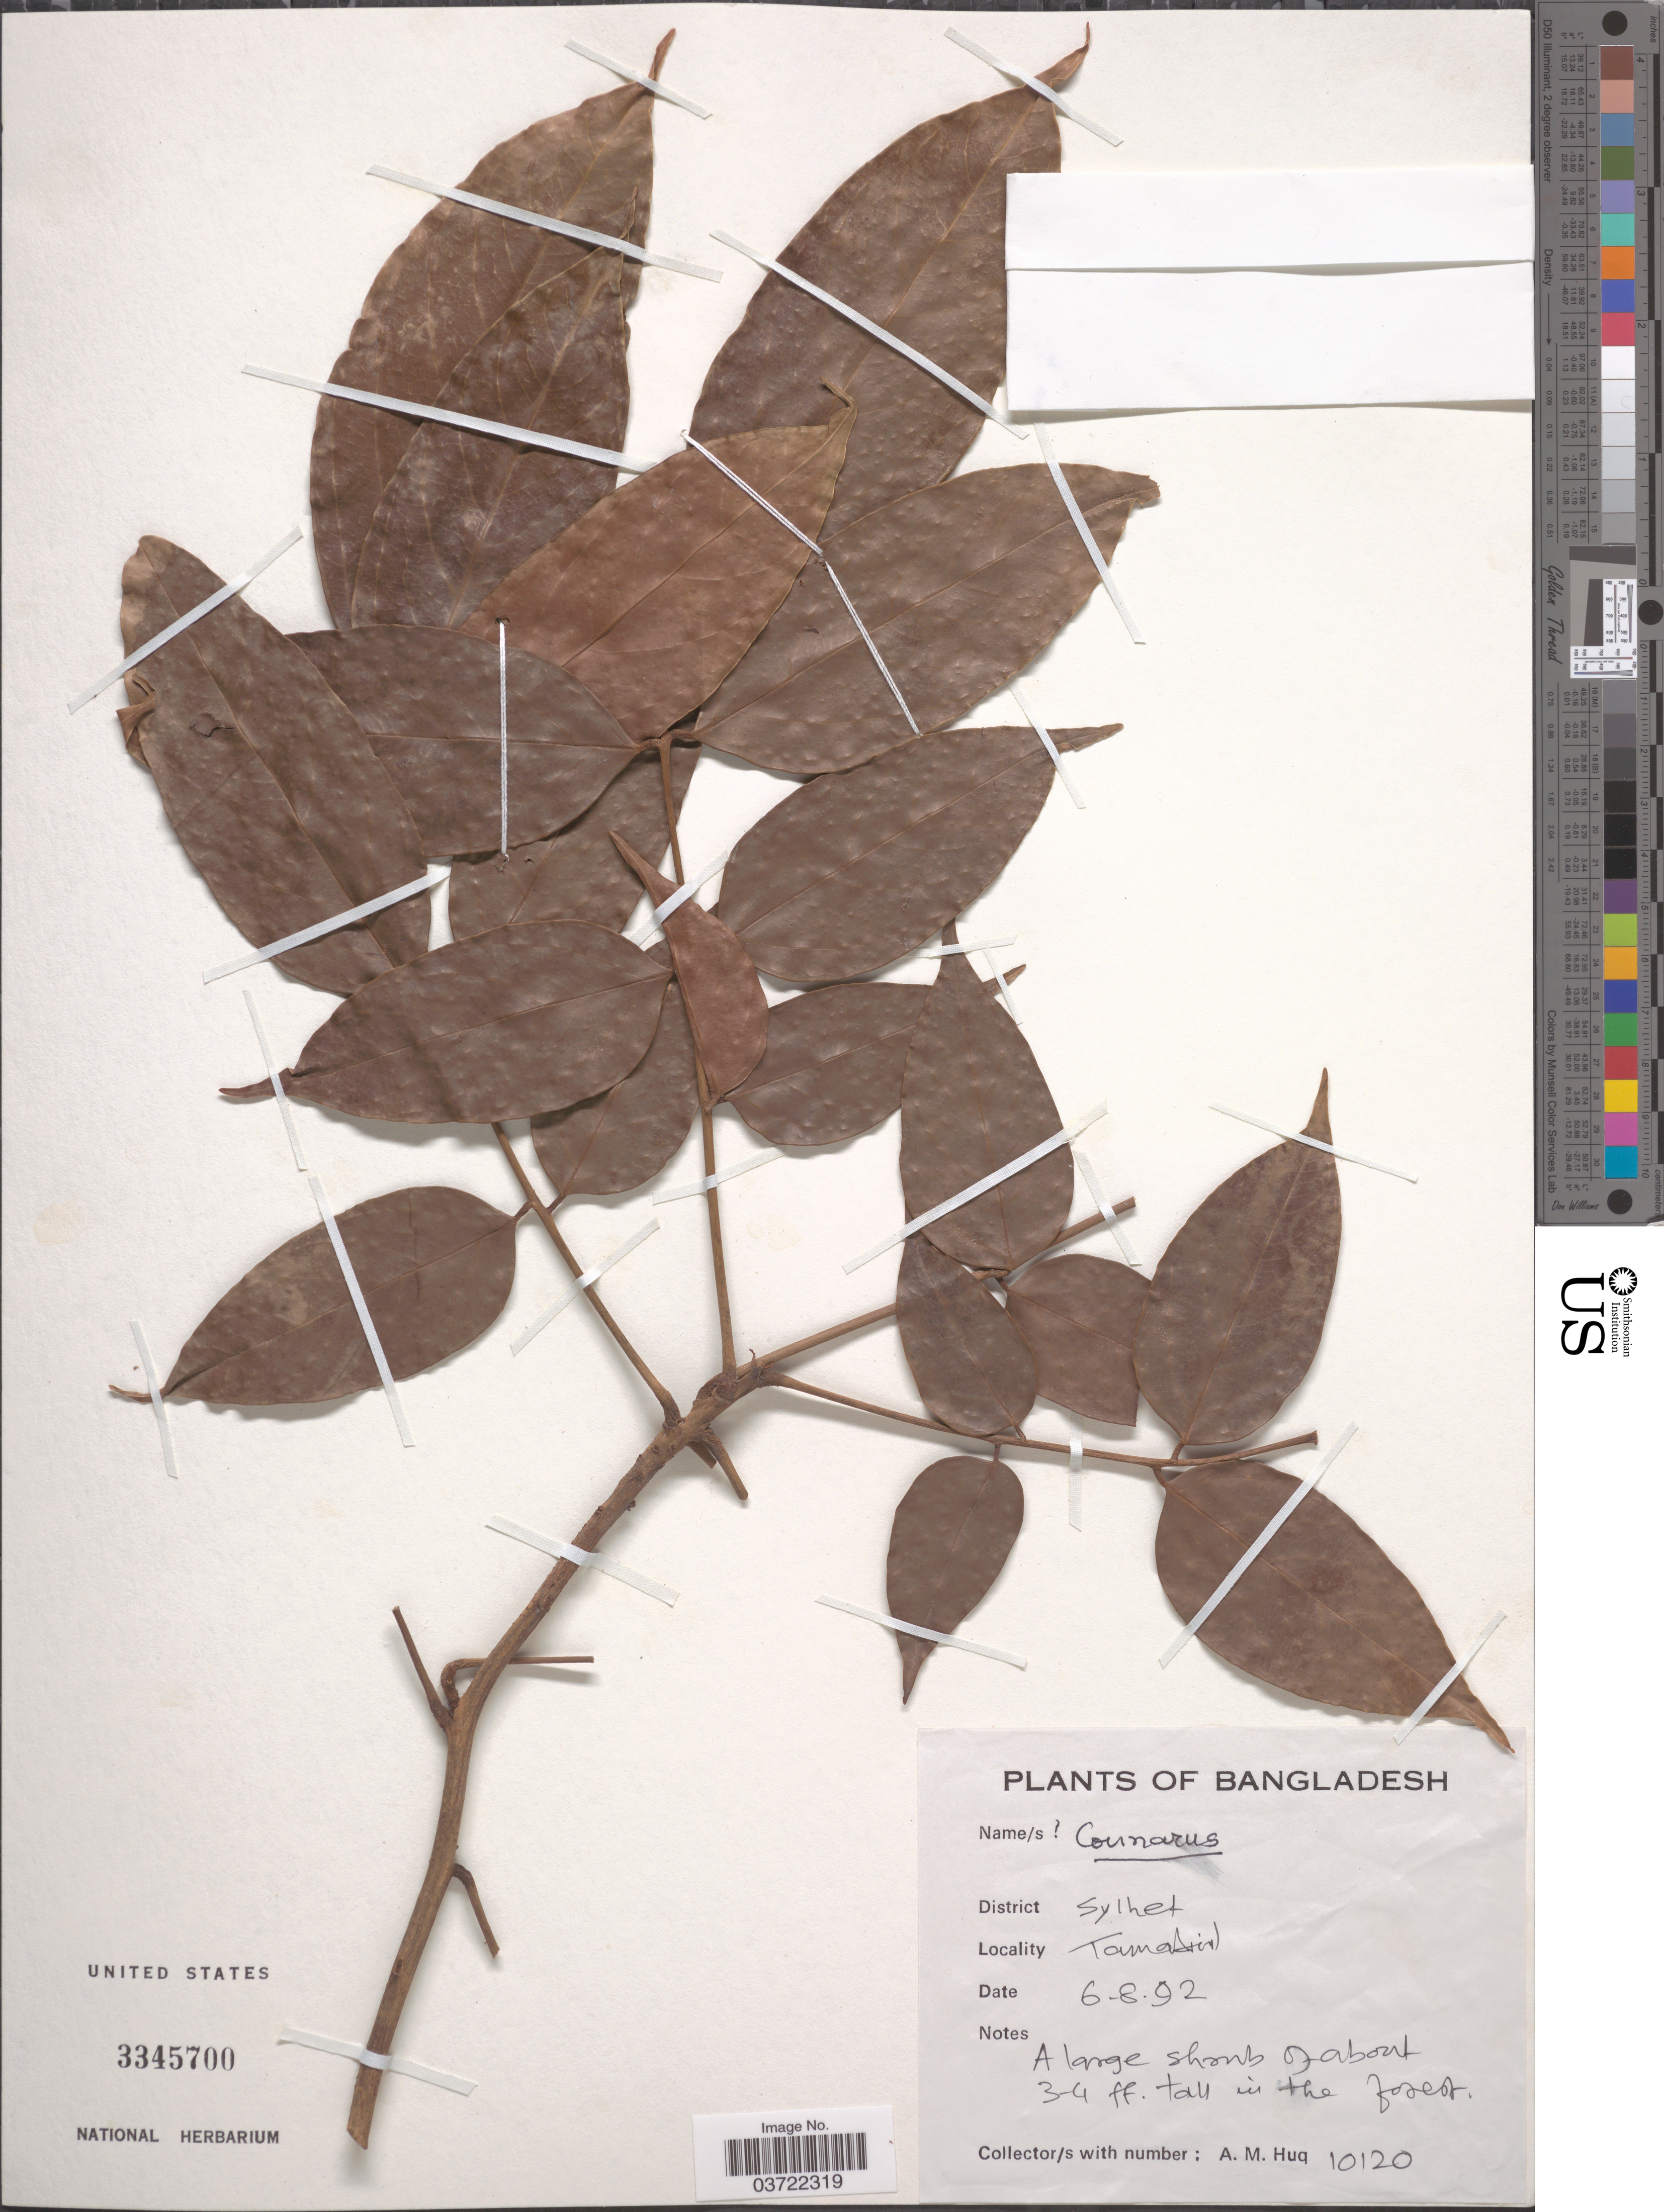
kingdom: Plantae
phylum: Tracheophyta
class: Magnoliopsida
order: Oxalidales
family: Connaraceae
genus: Connarus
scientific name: Connarus sp.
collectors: A. M. Huq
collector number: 10120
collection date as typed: Transcribed d/m/y: 6/8/92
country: Bangladesh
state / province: Sylhet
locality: District Sylhet. Tamatin [interpreted].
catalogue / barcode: US 3345700